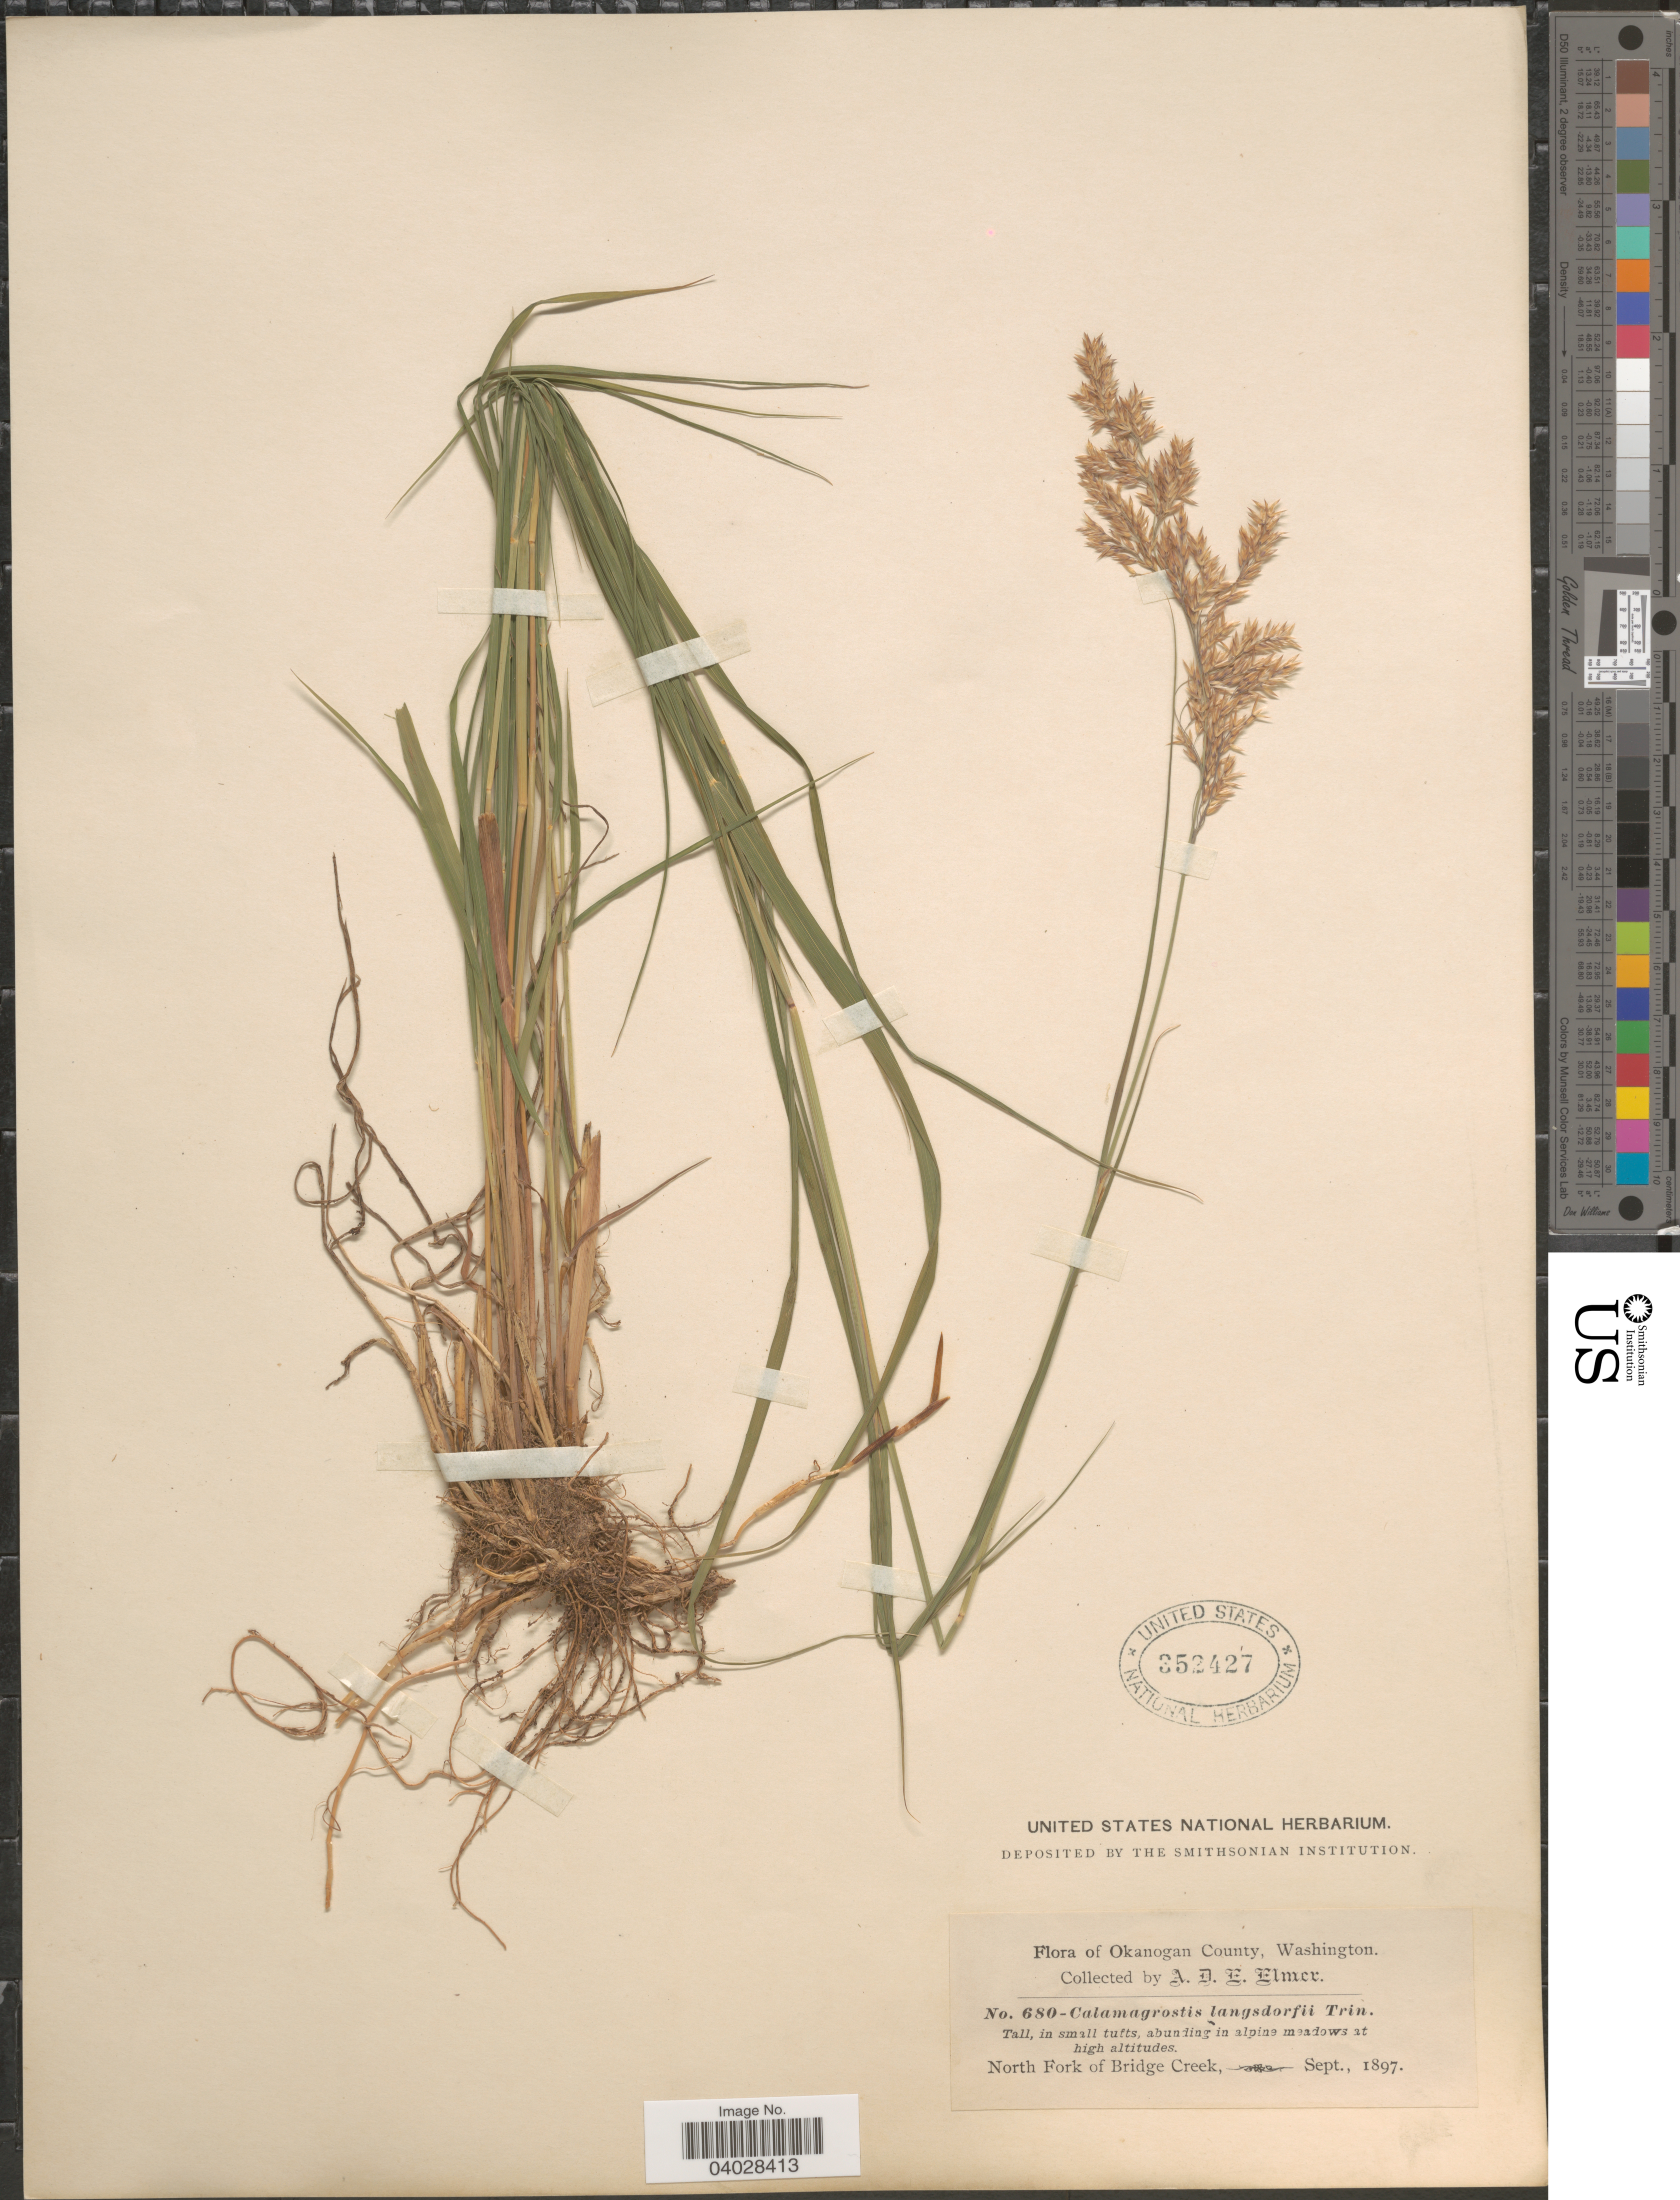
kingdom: Plantae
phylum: Tracheophyta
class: Liliopsida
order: Poales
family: Poaceae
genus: Calamagrostis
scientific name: Calamagrostis canadensis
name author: (Michx.) P. Beauv.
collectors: A. D. E. Elmer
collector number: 680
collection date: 1897-09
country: United States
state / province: Washington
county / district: Okanogan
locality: Okanogan County. North Fork of Bridge Creek.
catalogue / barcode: US 352427